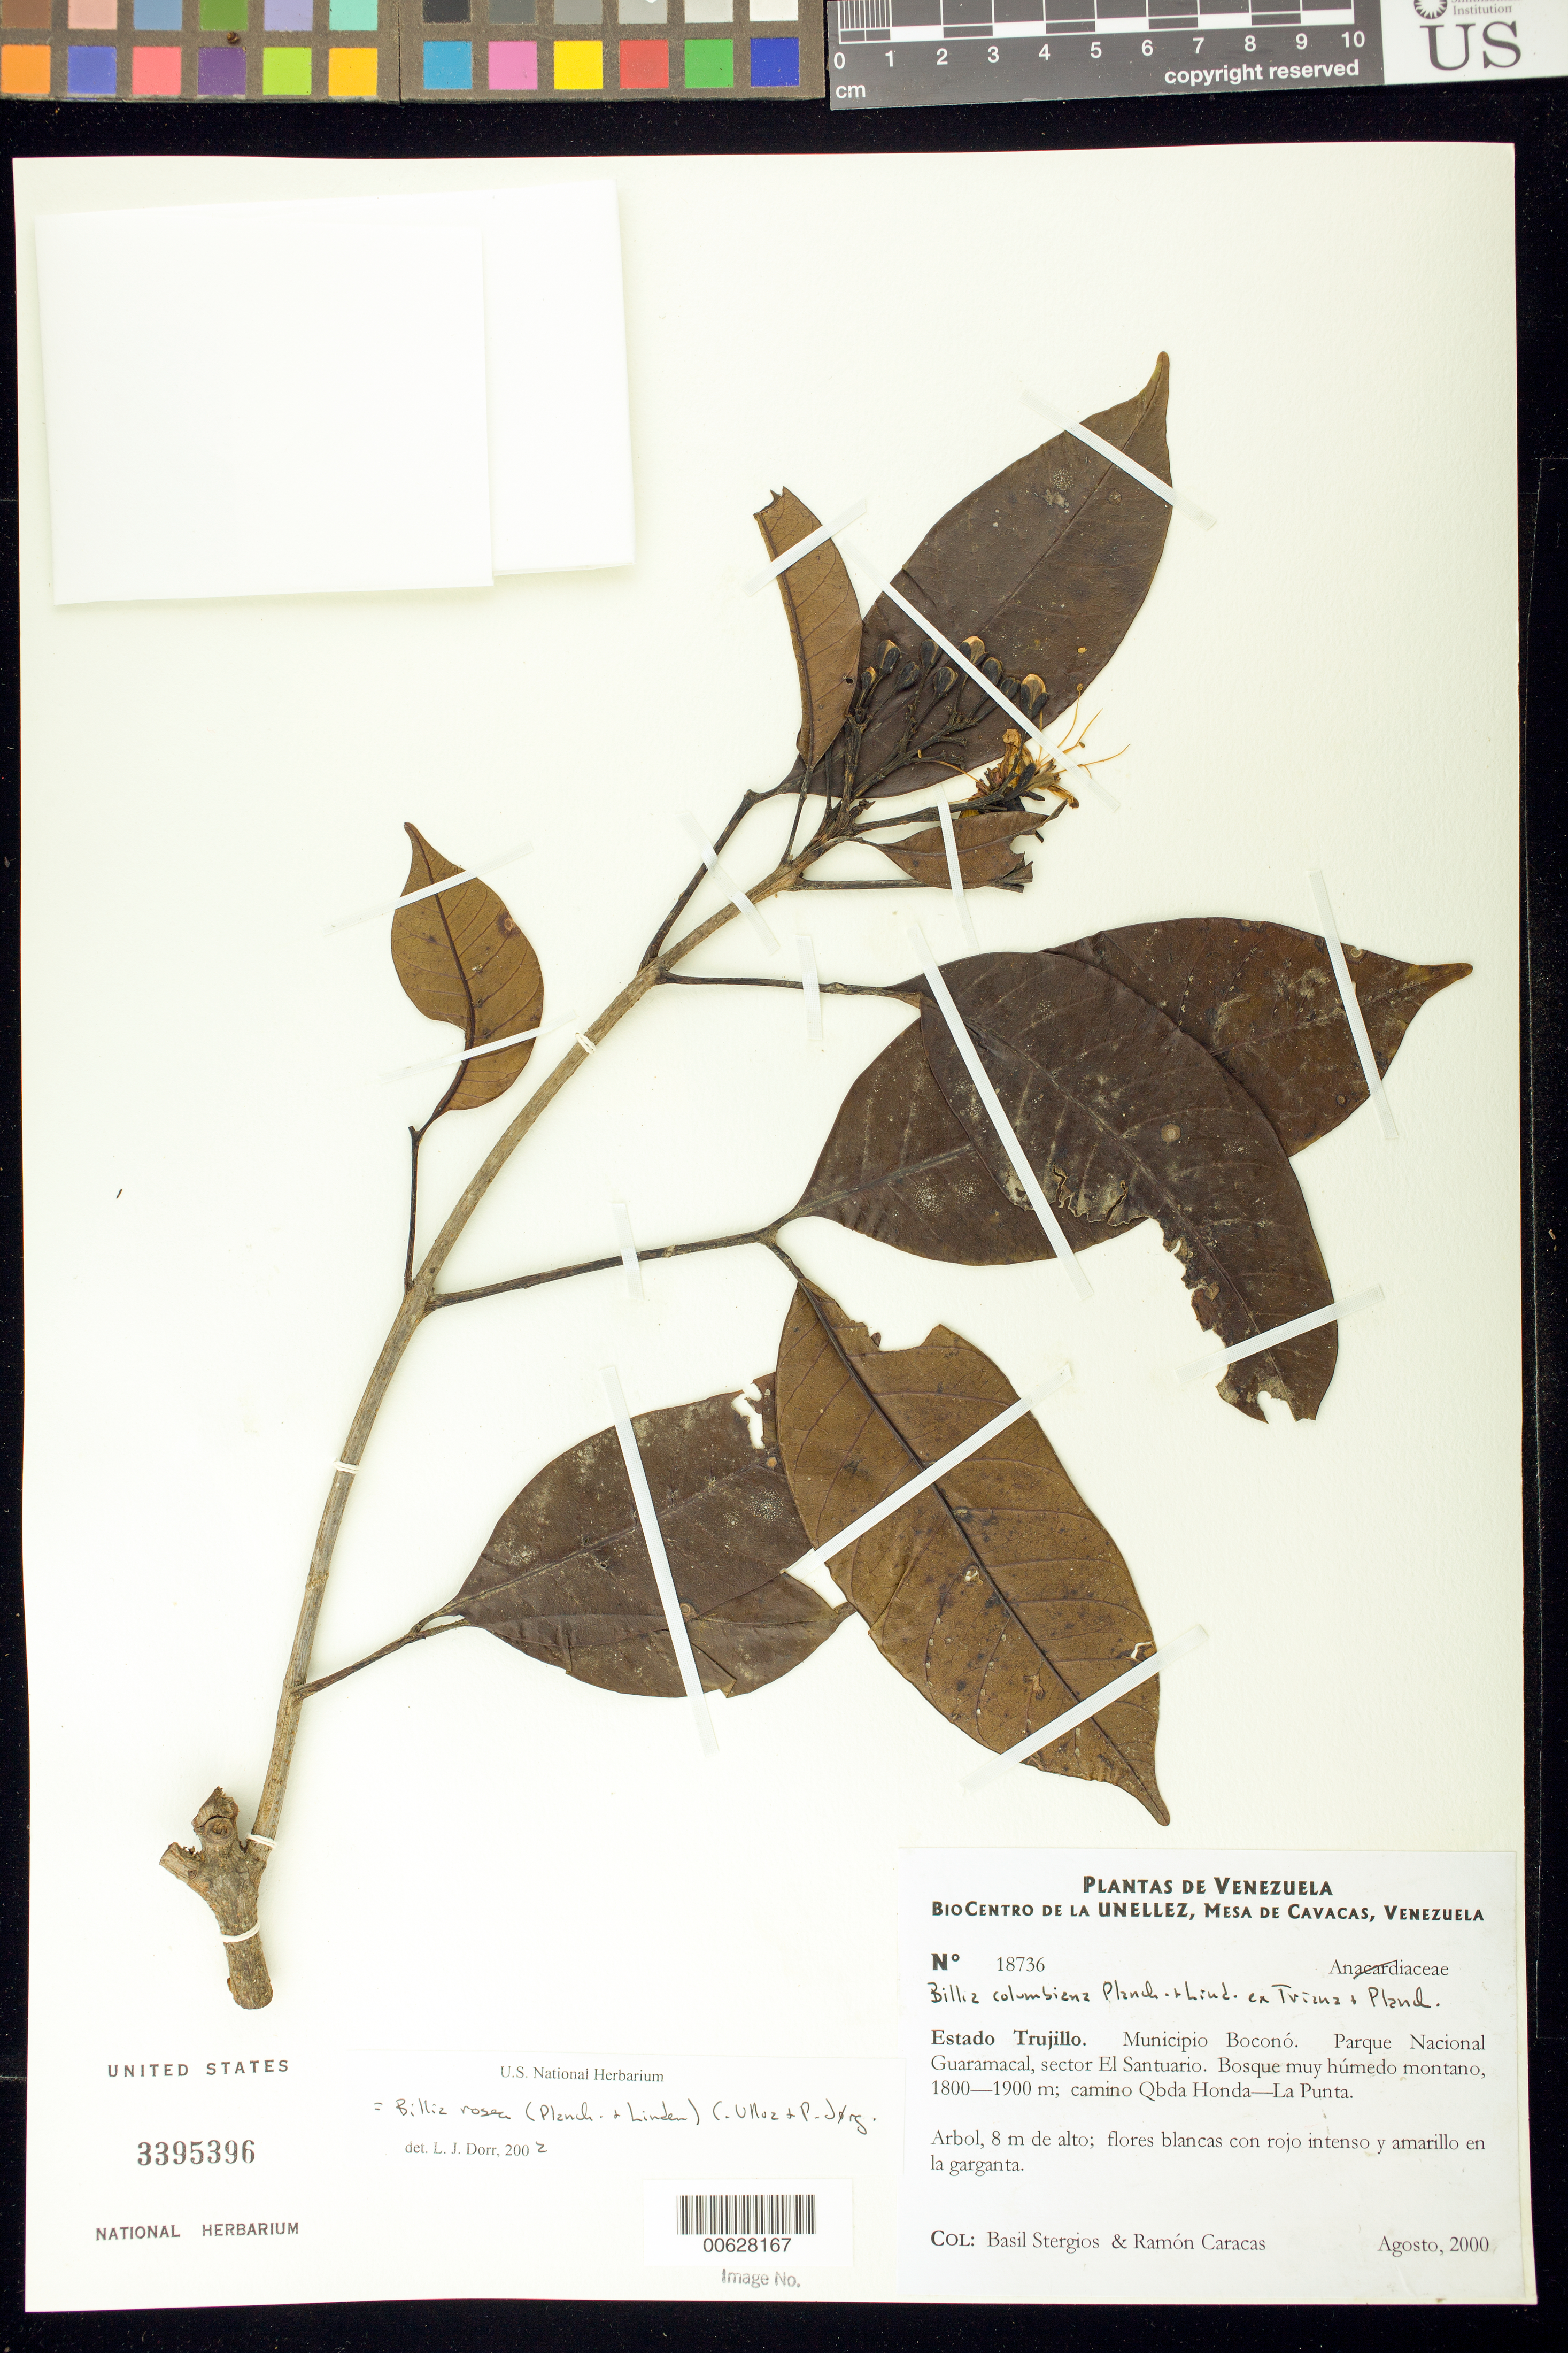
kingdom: Plantae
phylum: Tracheophyta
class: Magnoliopsida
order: Sapindales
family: Sapindaceae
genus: Billia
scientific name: Billia rosea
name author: (Planch. & Linden) C. Ulloa & P.M. Jørg.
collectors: B. G. Stergios & R. Caracas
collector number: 18736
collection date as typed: Aug 2000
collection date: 2000-08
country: Venezuela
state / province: Trujillo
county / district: Boconó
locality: Parque Nacional Guaramacal, El Santuarío, Quebrada Honda-La Punta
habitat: Bosque muy húmedo montano.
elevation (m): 1800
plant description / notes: K, PORT, US, VEN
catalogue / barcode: US 3395396